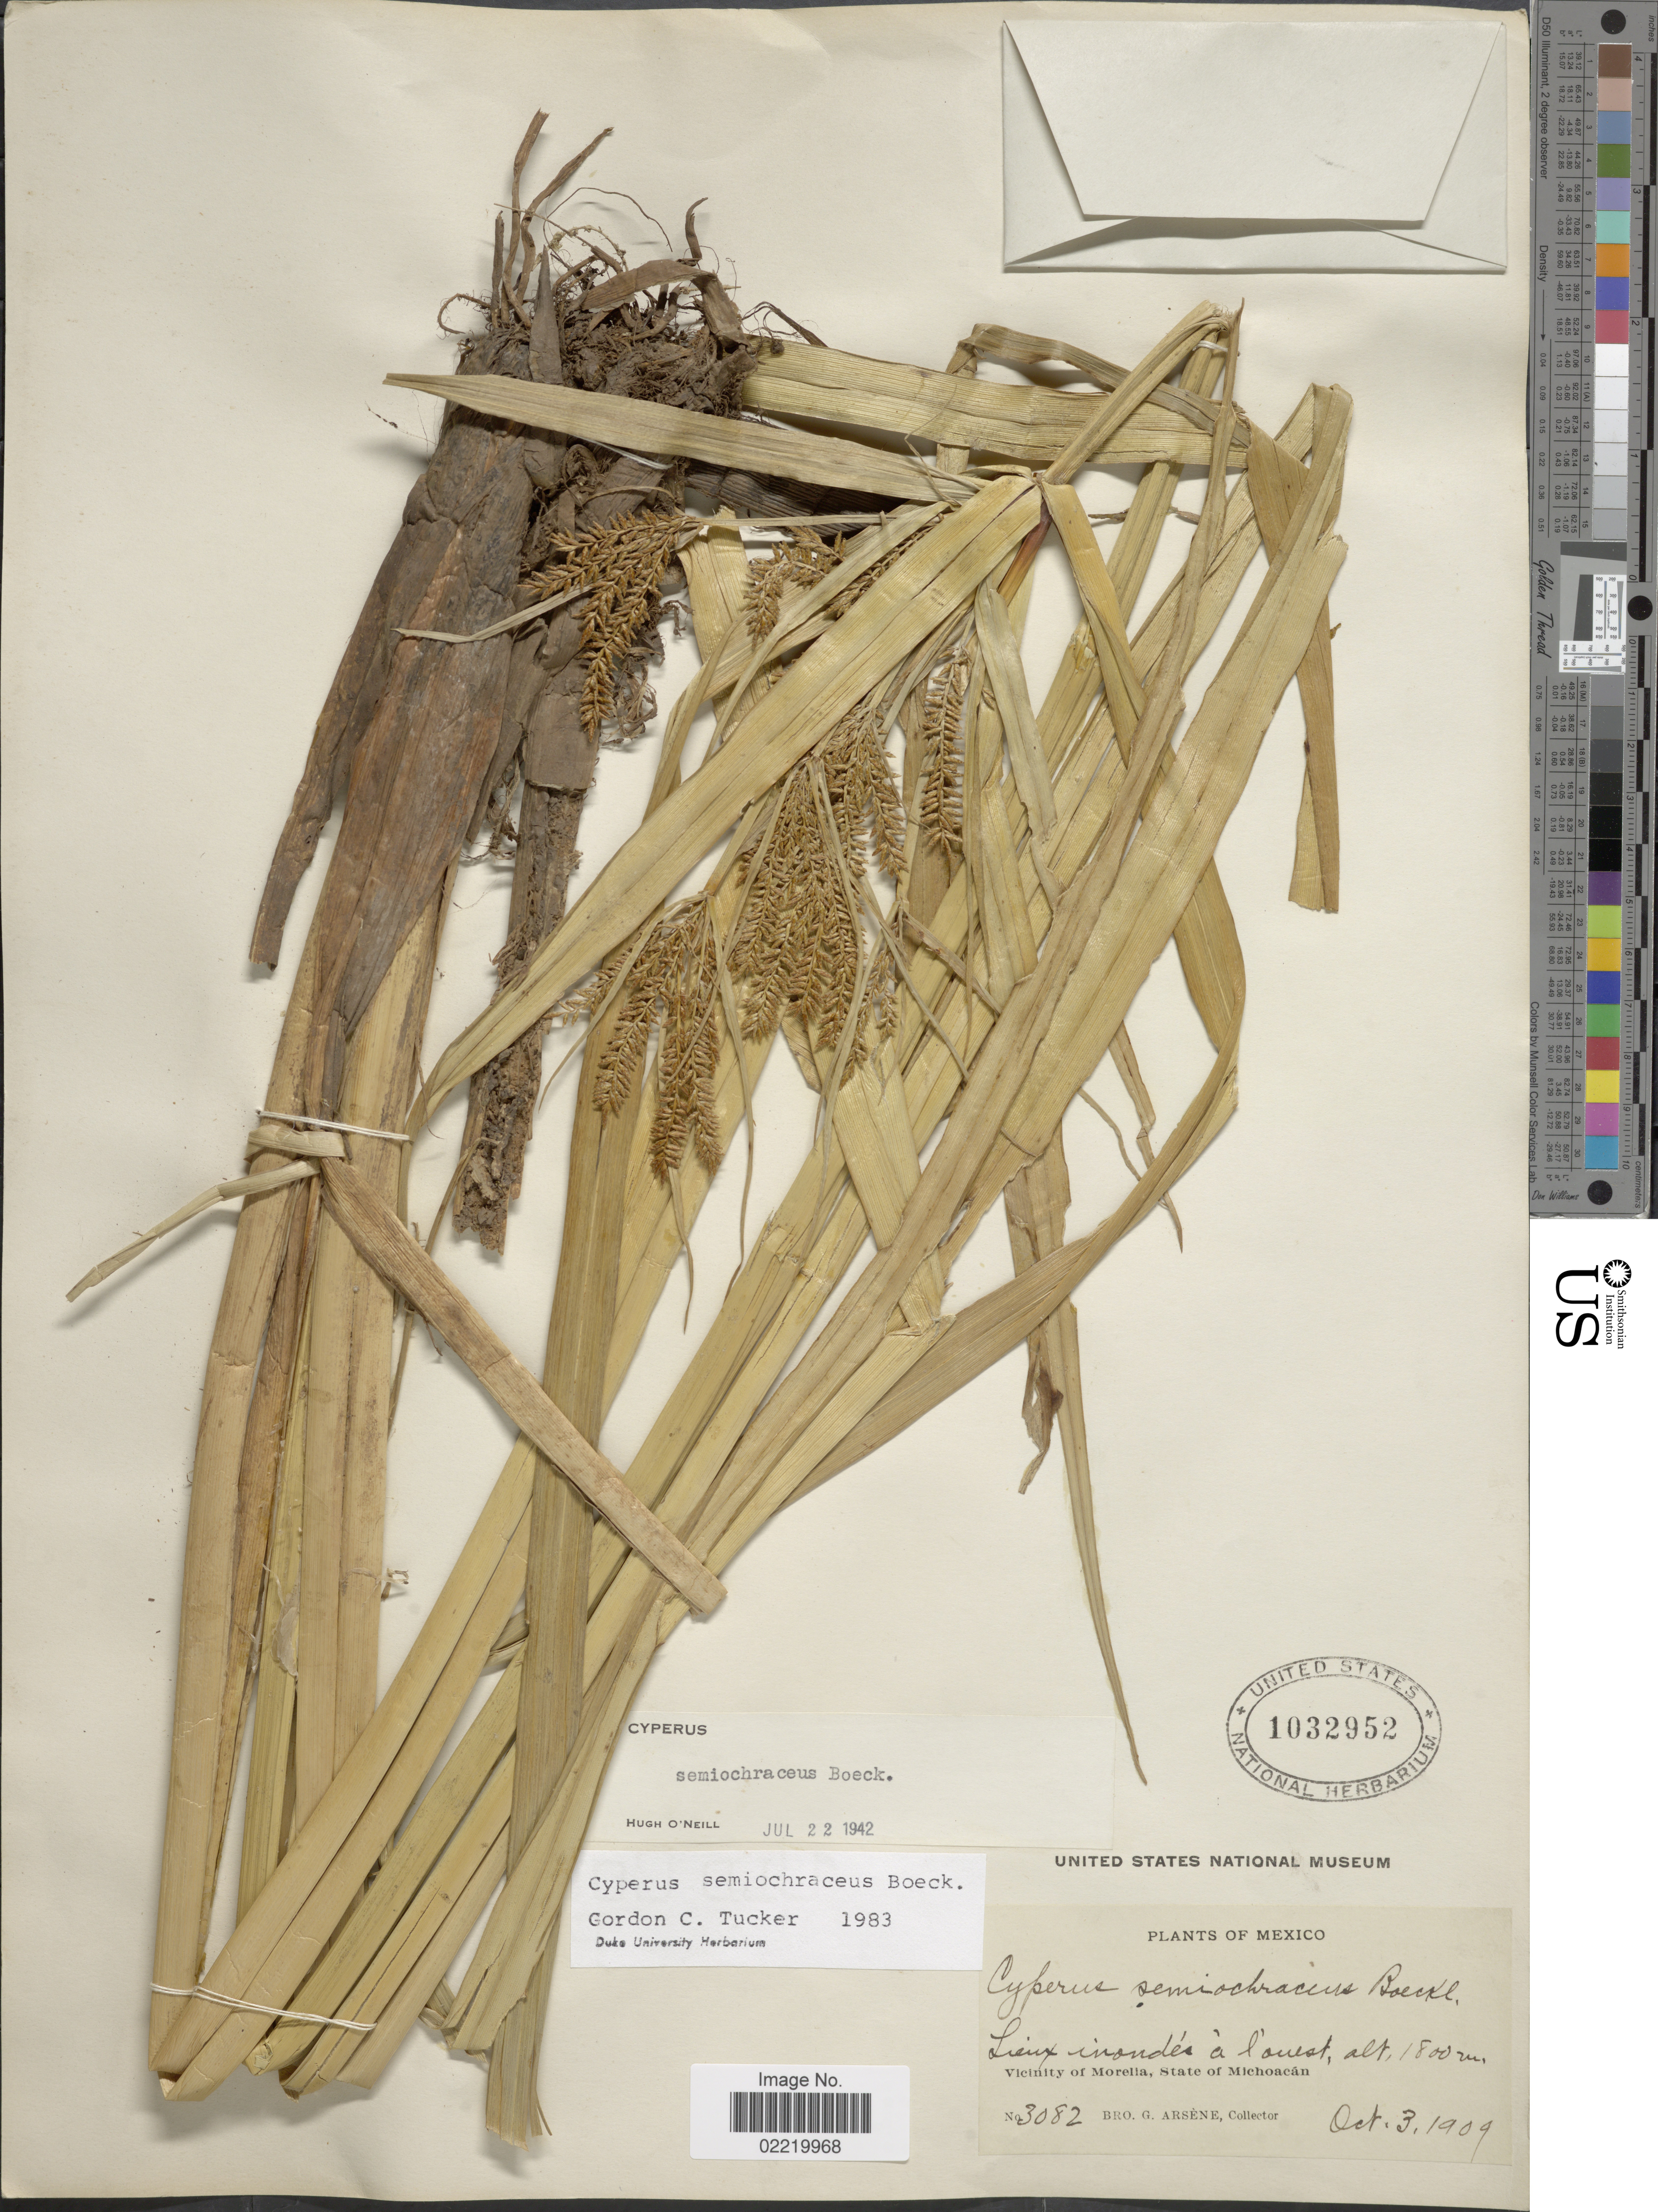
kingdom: Plantae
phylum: Tracheophyta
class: Liliopsida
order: Poales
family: Cyperaceae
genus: Cyperus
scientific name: Cyperus semiochraceus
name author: Boeckeler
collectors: Bro. G. Arsène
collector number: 3082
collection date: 1909-10-03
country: Mexico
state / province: Michoacán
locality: Lieux indondes a l'ouest, vicinity of Morelia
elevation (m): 1800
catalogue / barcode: US 1032952